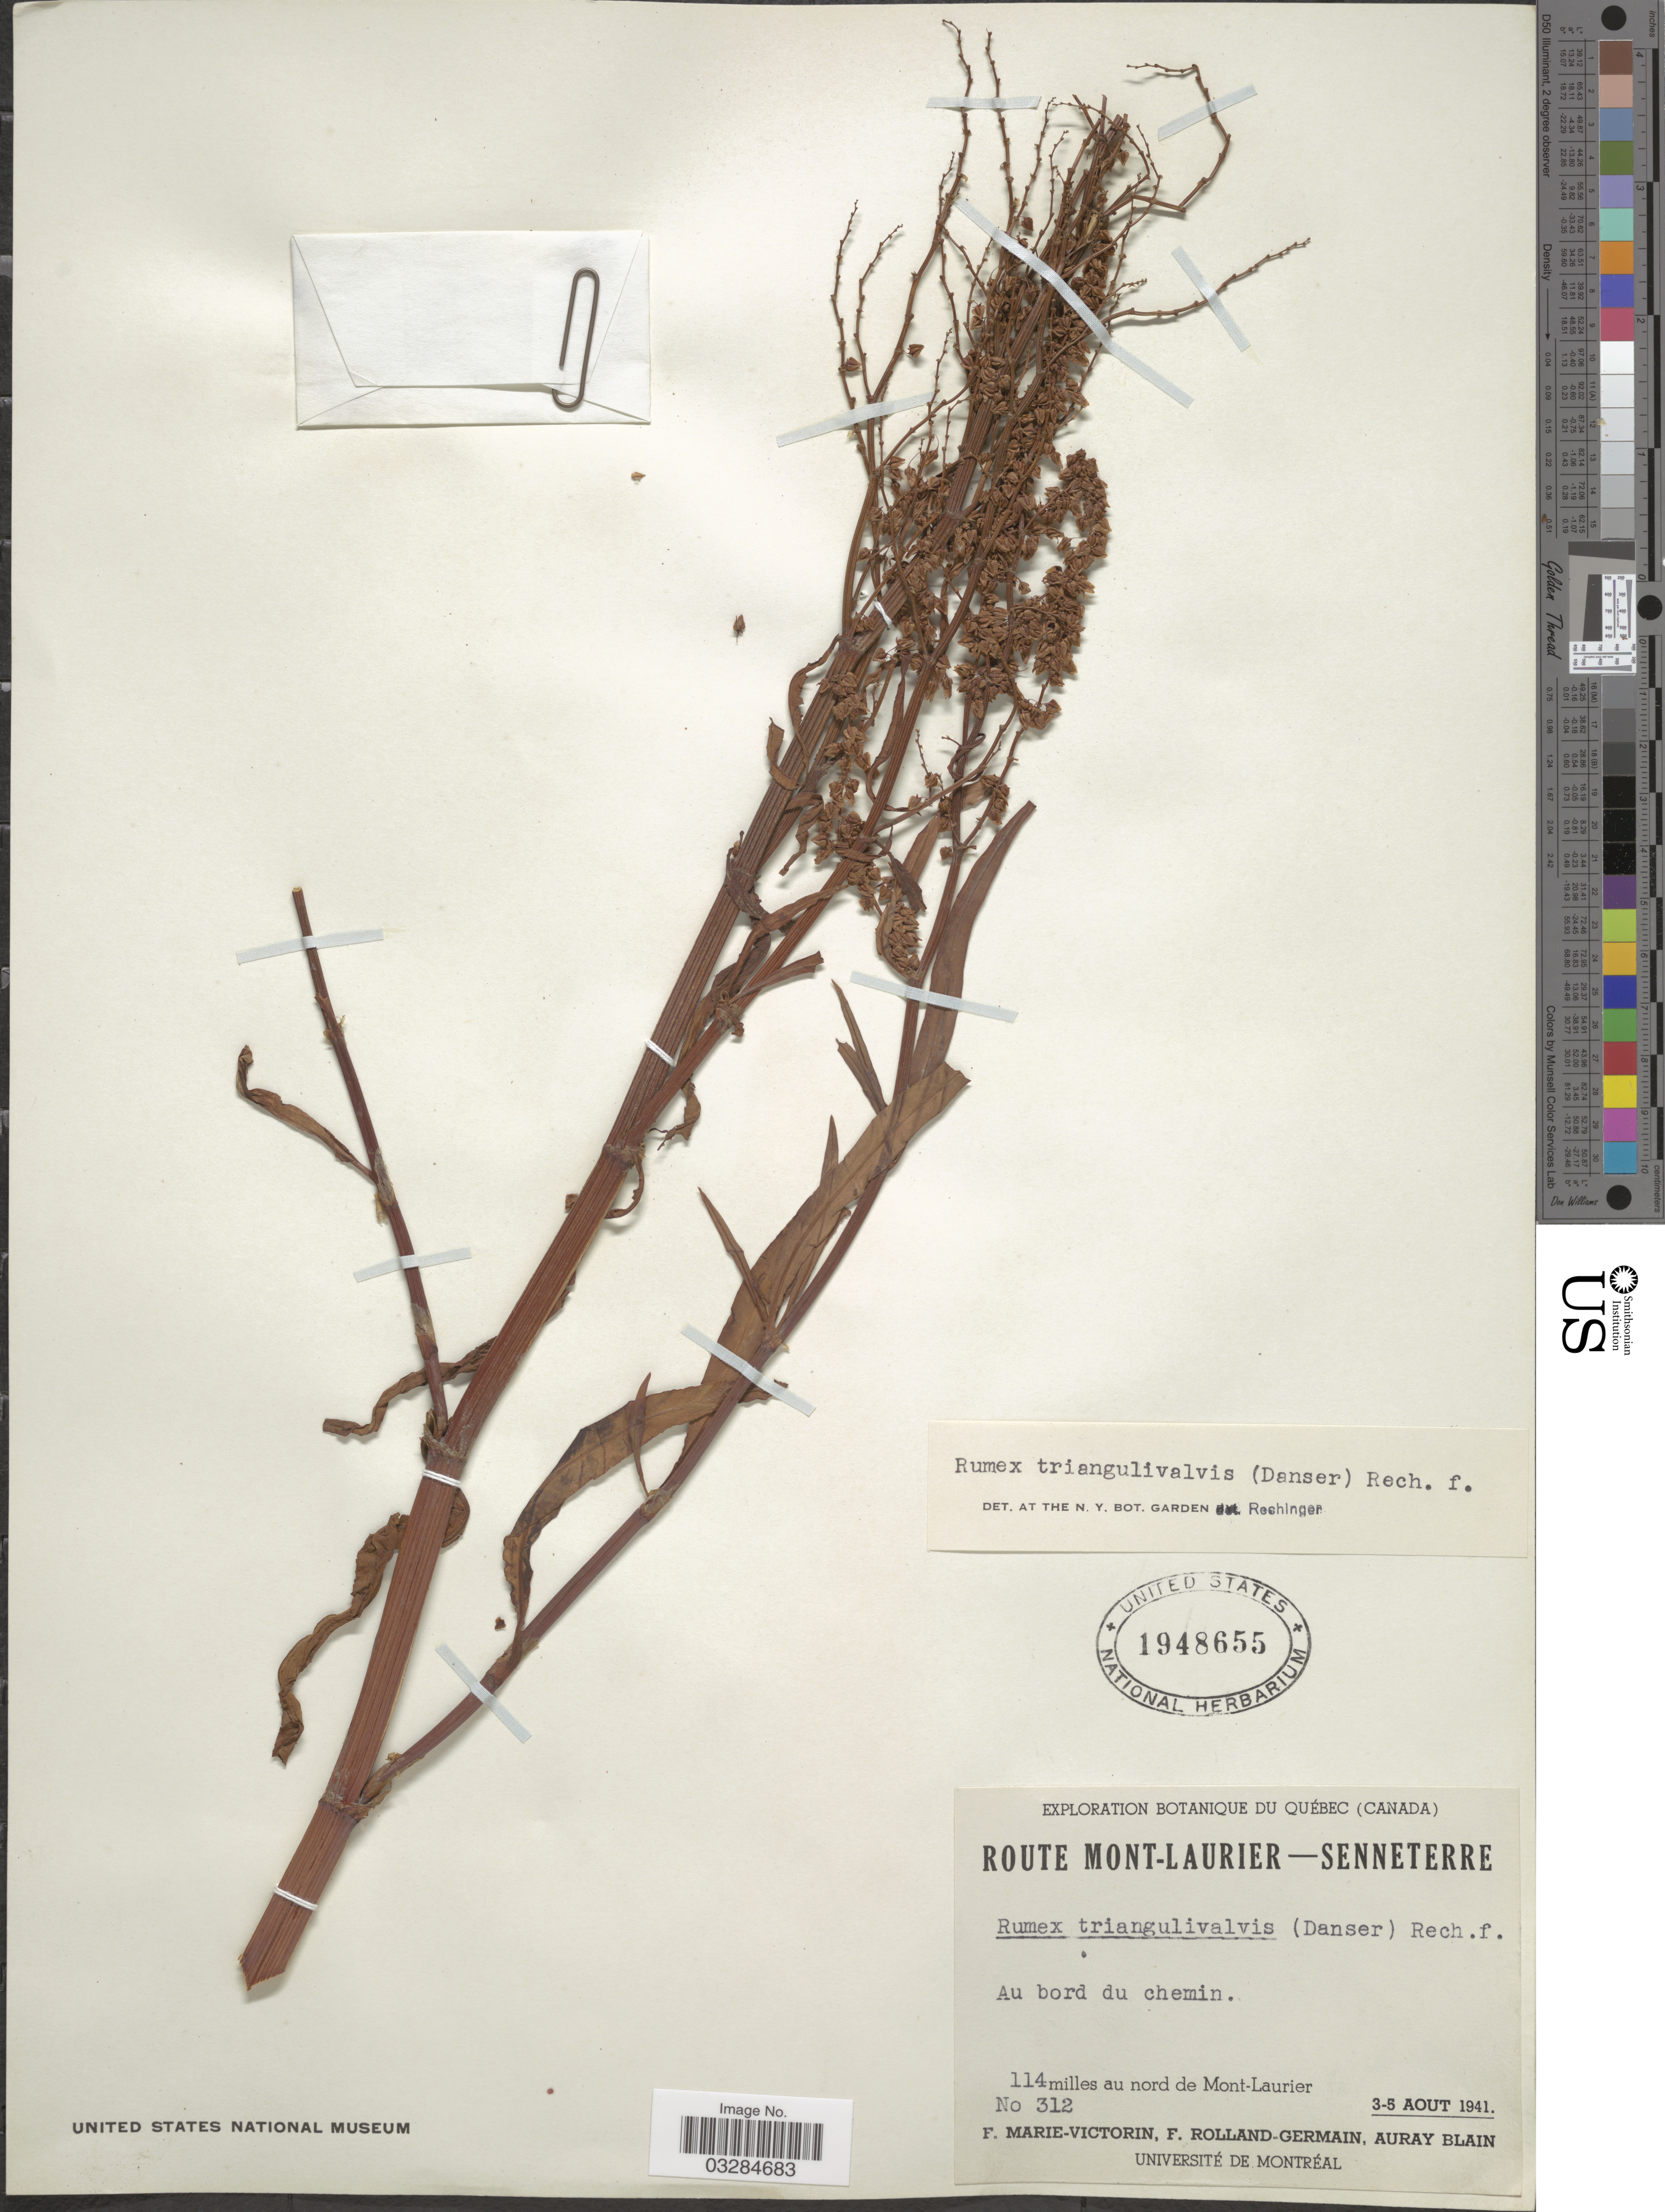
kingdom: Plantae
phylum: Tracheophyta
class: Magnoliopsida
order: Caryophyllales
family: Polygonaceae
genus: Rumex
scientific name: Rumex triangulivalvis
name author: (Danser) Rech. f.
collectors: F. Marie-Victorin, Rolland-Germain & A. Blain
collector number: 312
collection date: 1941-08-03/1941-08-05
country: Canada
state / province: Quebec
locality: Route Mont-Laurier-Senneterre. Au bord du chemin. 114 miles au nord de Mont-Laurier.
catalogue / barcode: US 1948655